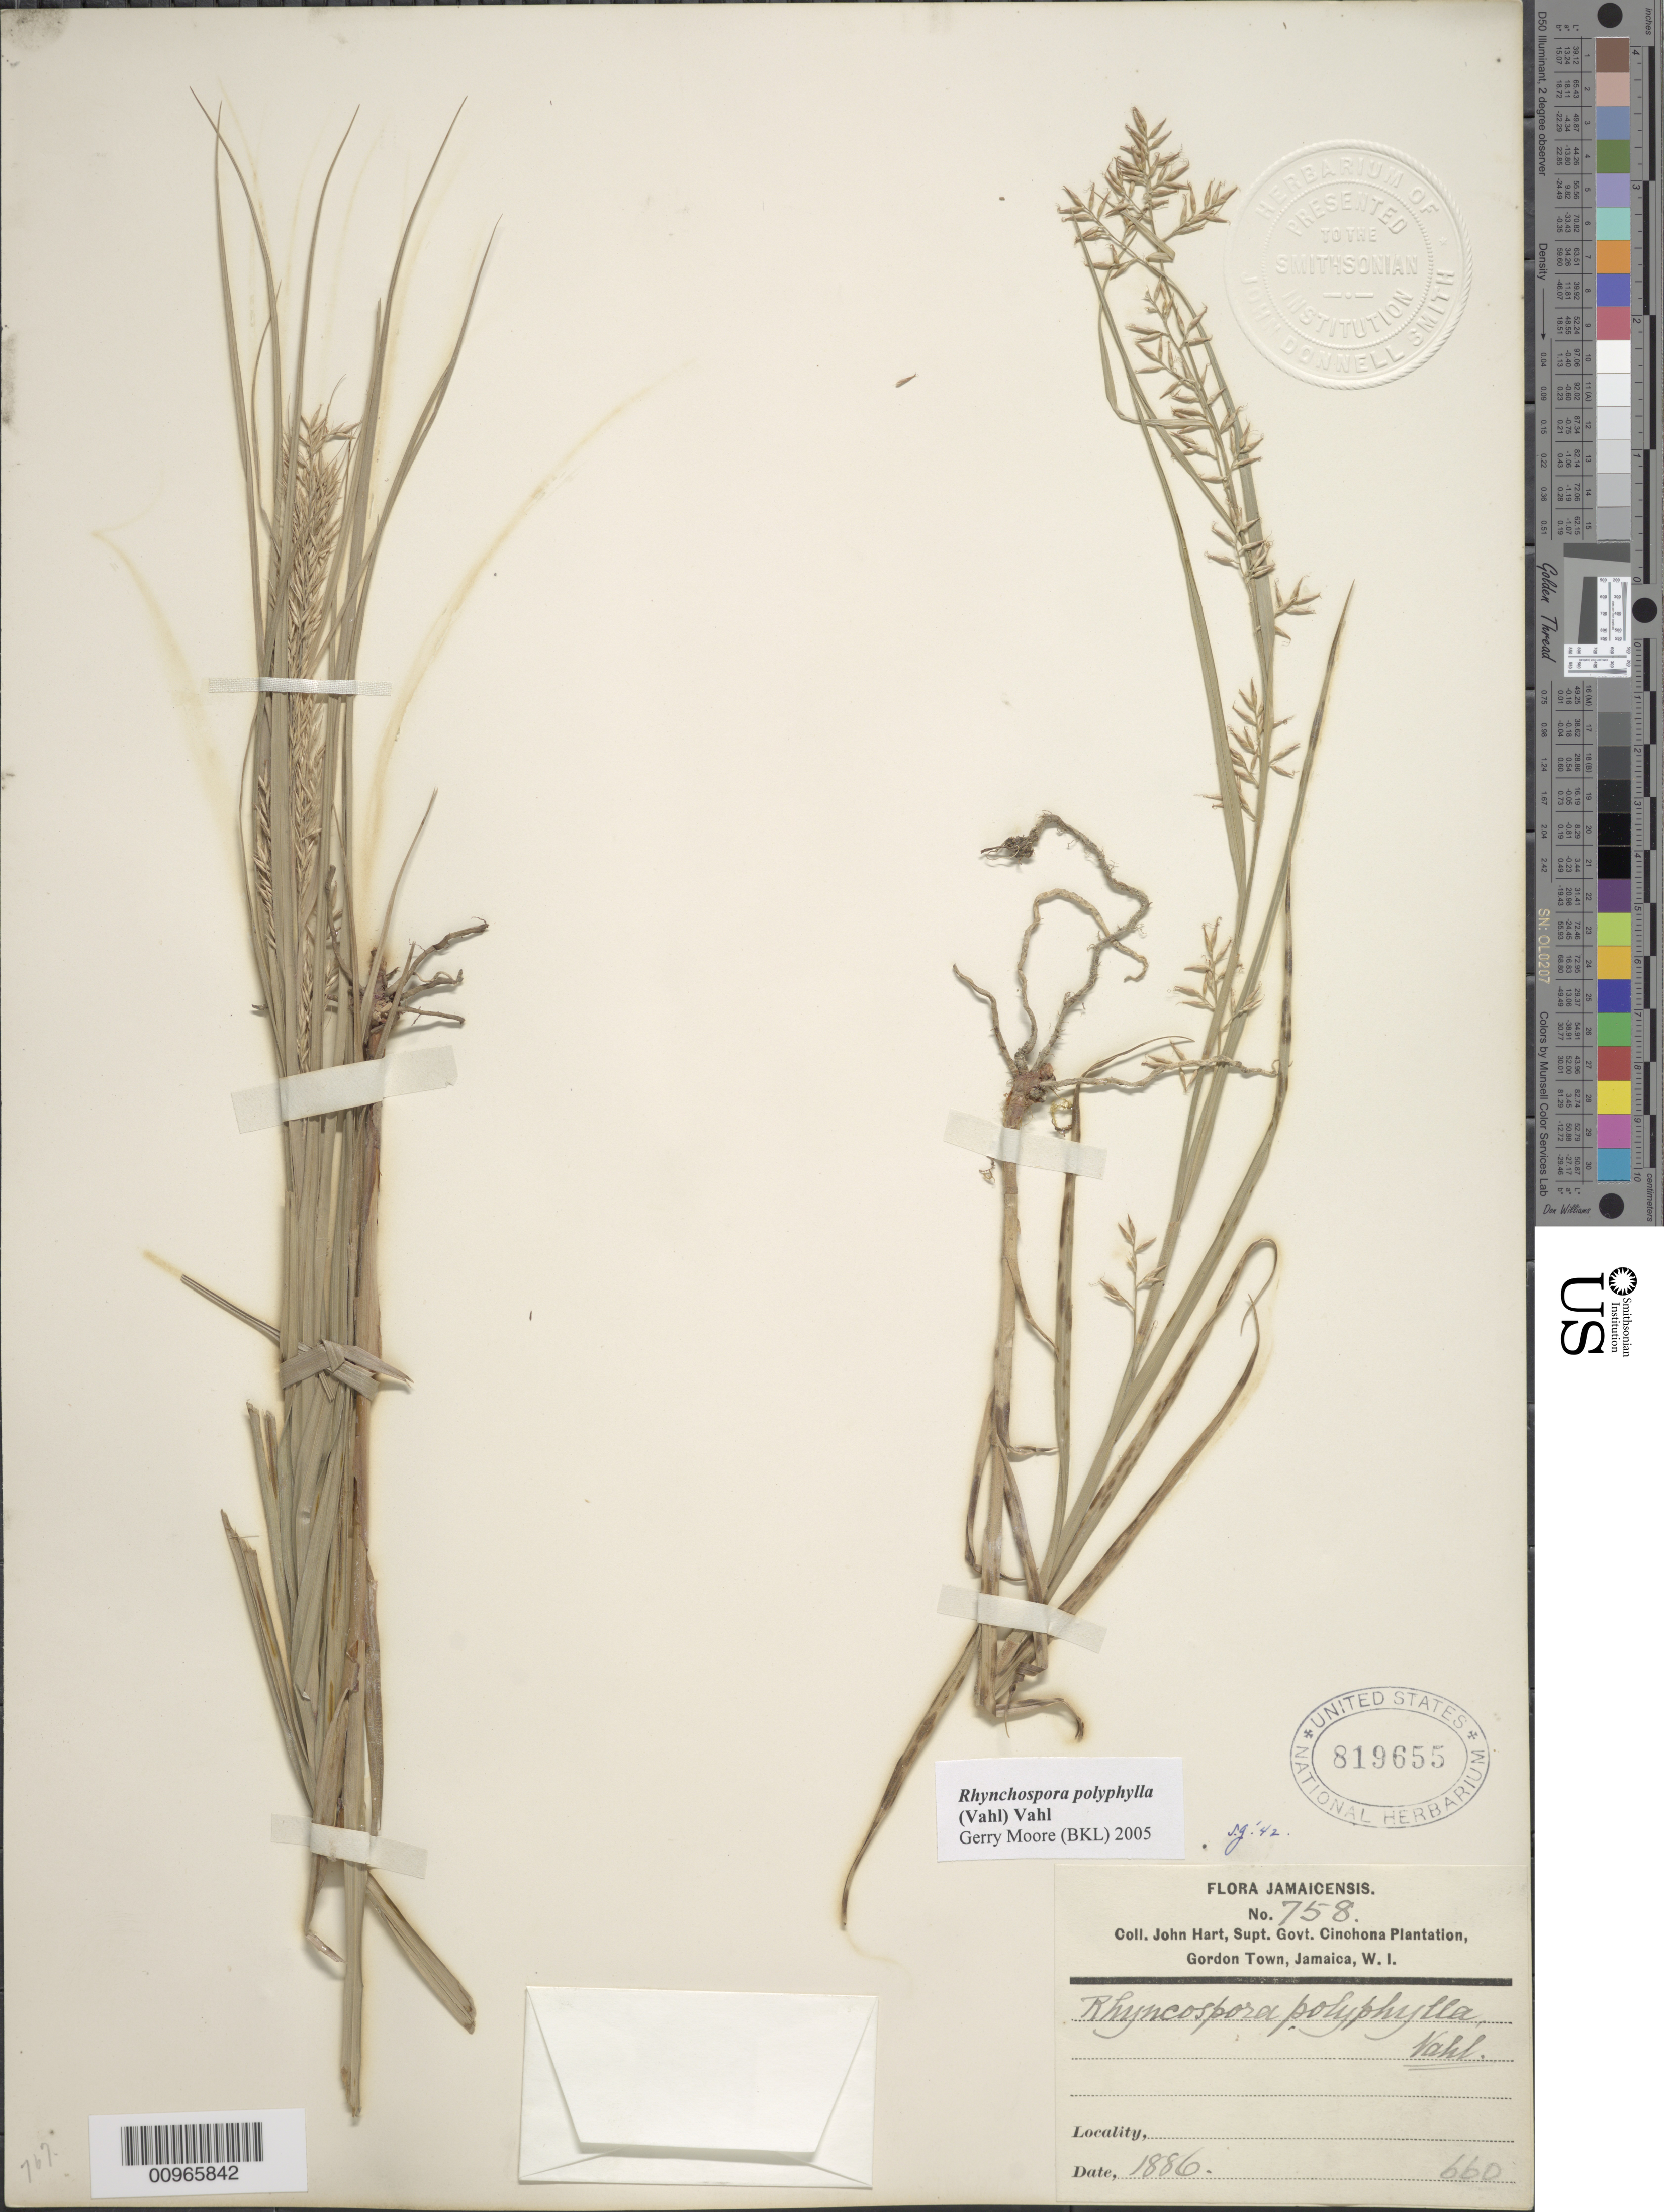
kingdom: Plantae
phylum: Tracheophyta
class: Liliopsida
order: Poales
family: Cyperaceae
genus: Rhynchospora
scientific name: Rhynchospora polyphylla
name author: (Vahl) Vahl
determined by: Moore, G.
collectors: J. Hart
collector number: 758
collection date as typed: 1886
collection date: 1886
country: Jamaica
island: Jamaica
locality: Gordon Town, Supt. Govt. Cinchona Plantation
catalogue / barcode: US 819655